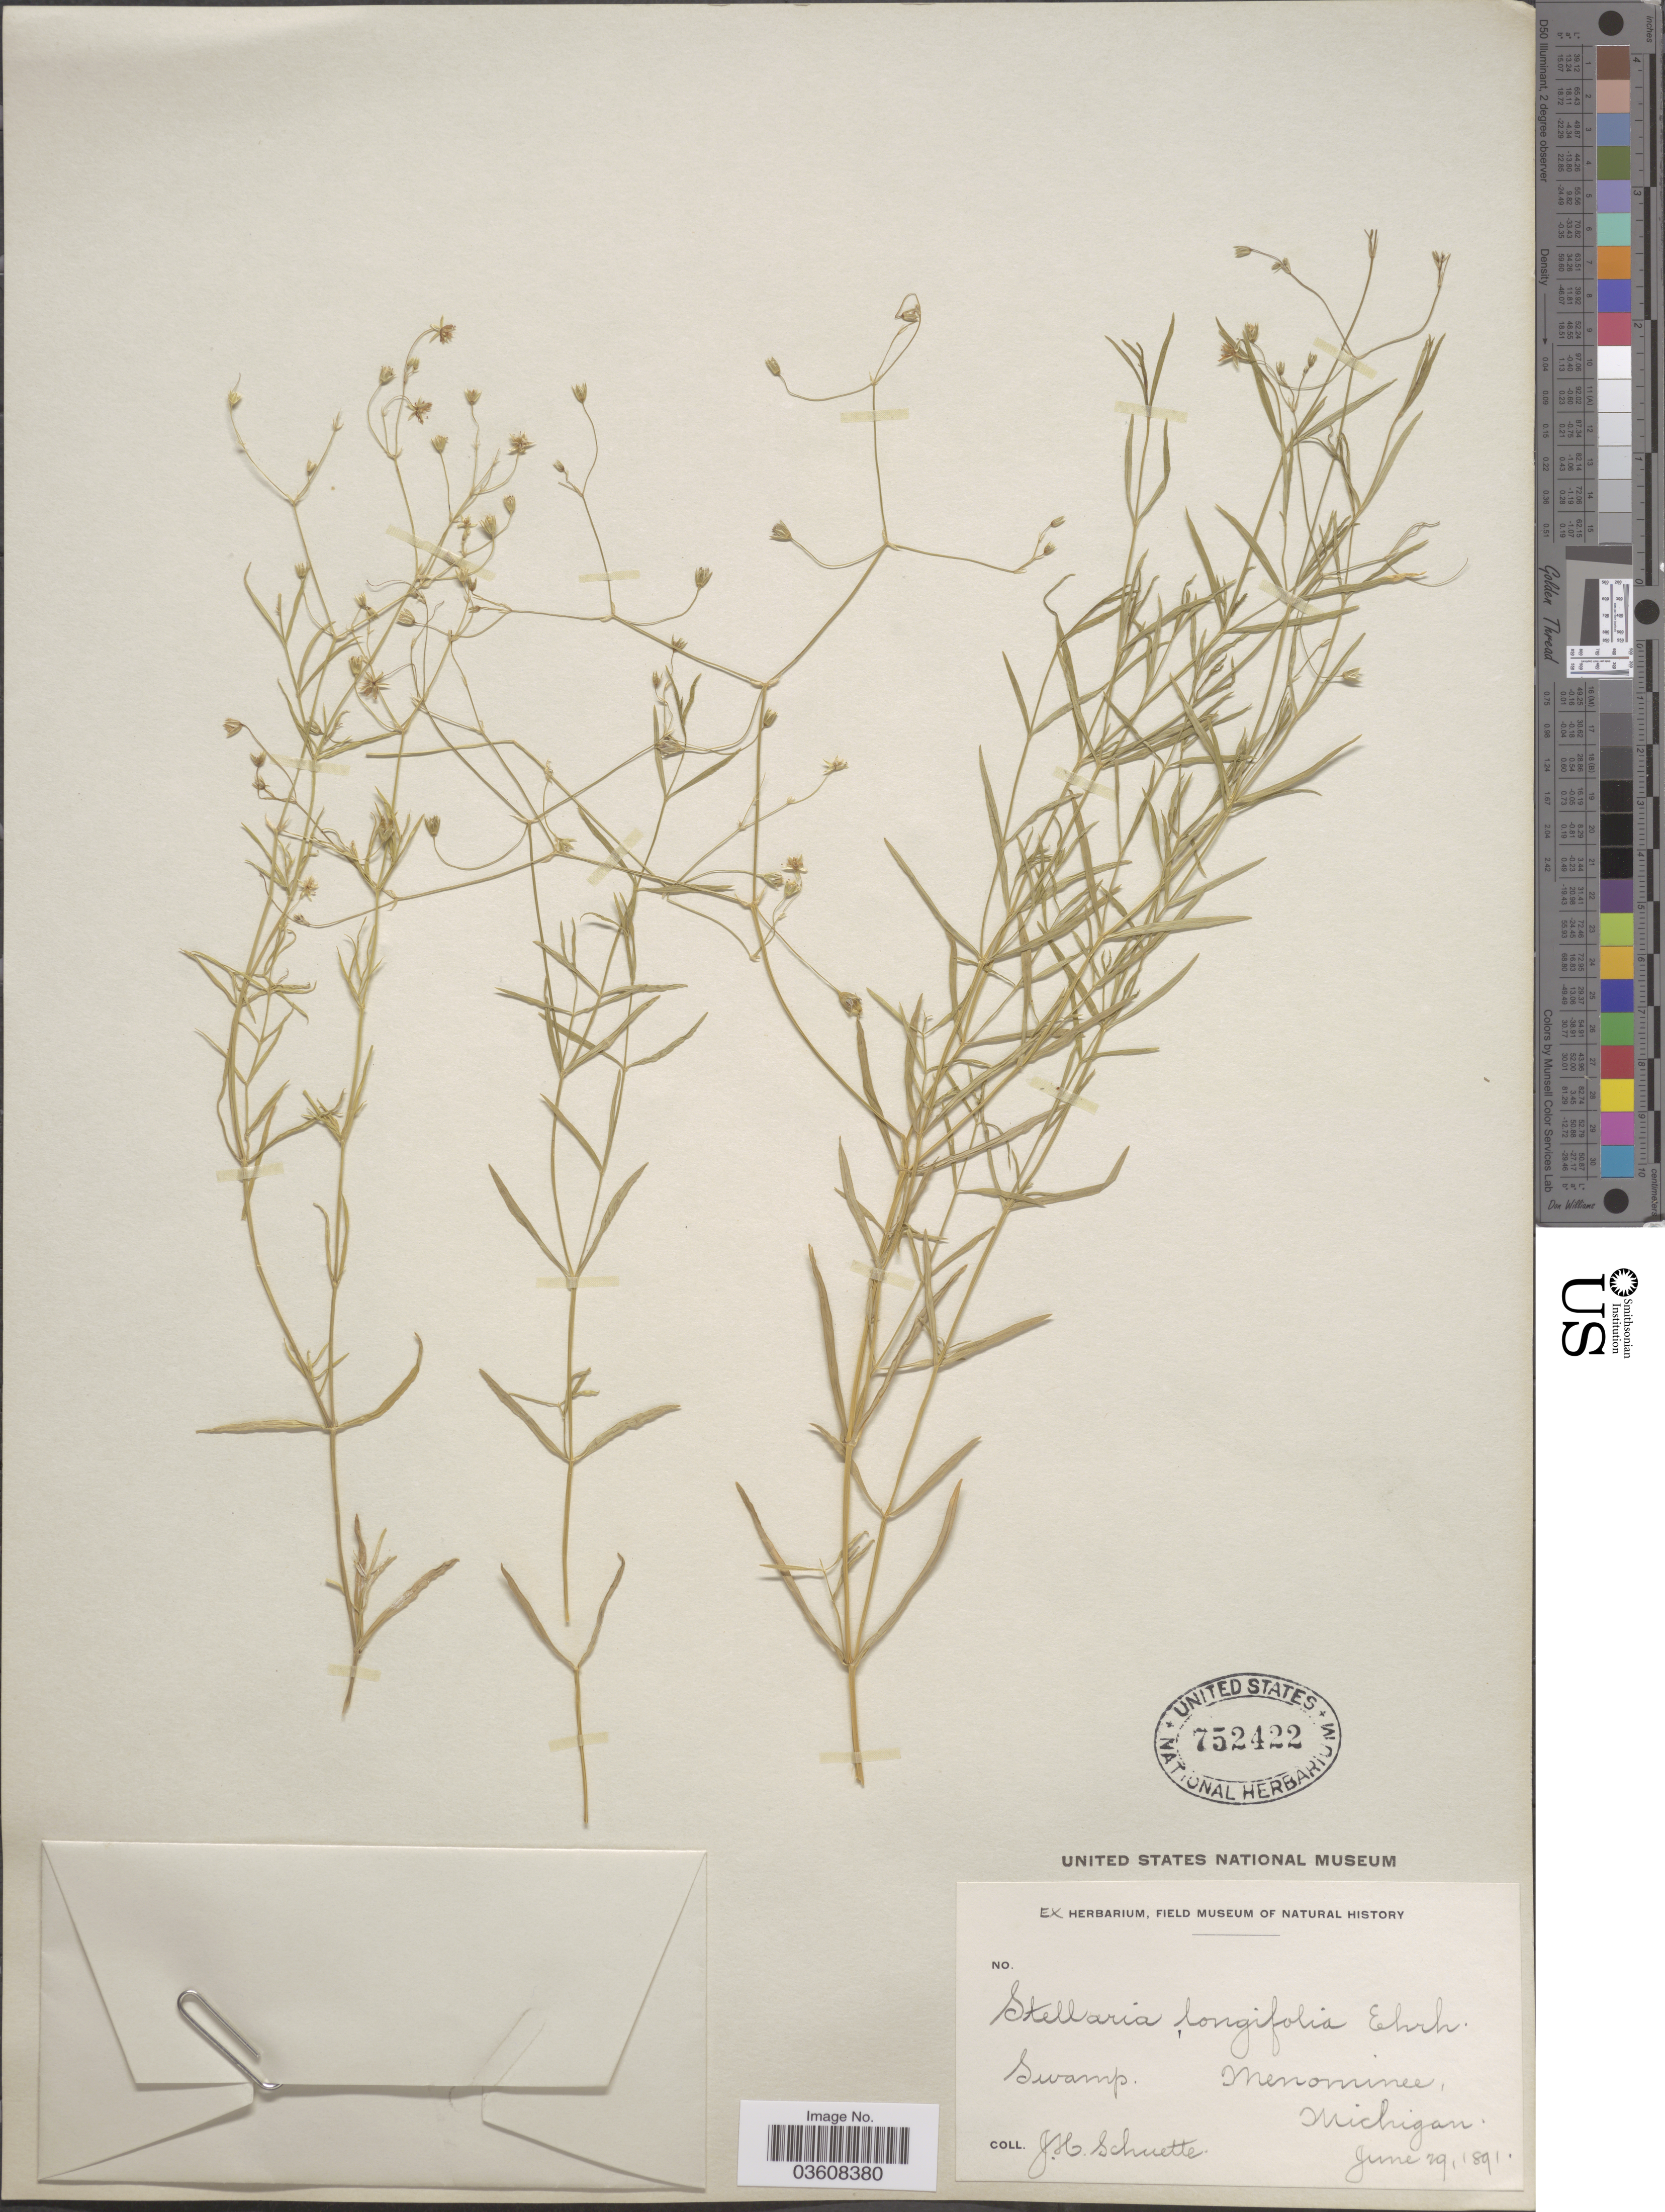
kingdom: Plantae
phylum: Tracheophyta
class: Magnoliopsida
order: Caryophyllales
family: Caryophyllaceae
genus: Stellaria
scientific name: Stellaria longifolia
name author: Muhl. ex Willd.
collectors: J. H. Schuette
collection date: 1891-06-29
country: United States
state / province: Michigan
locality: Menominee.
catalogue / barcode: US 752422